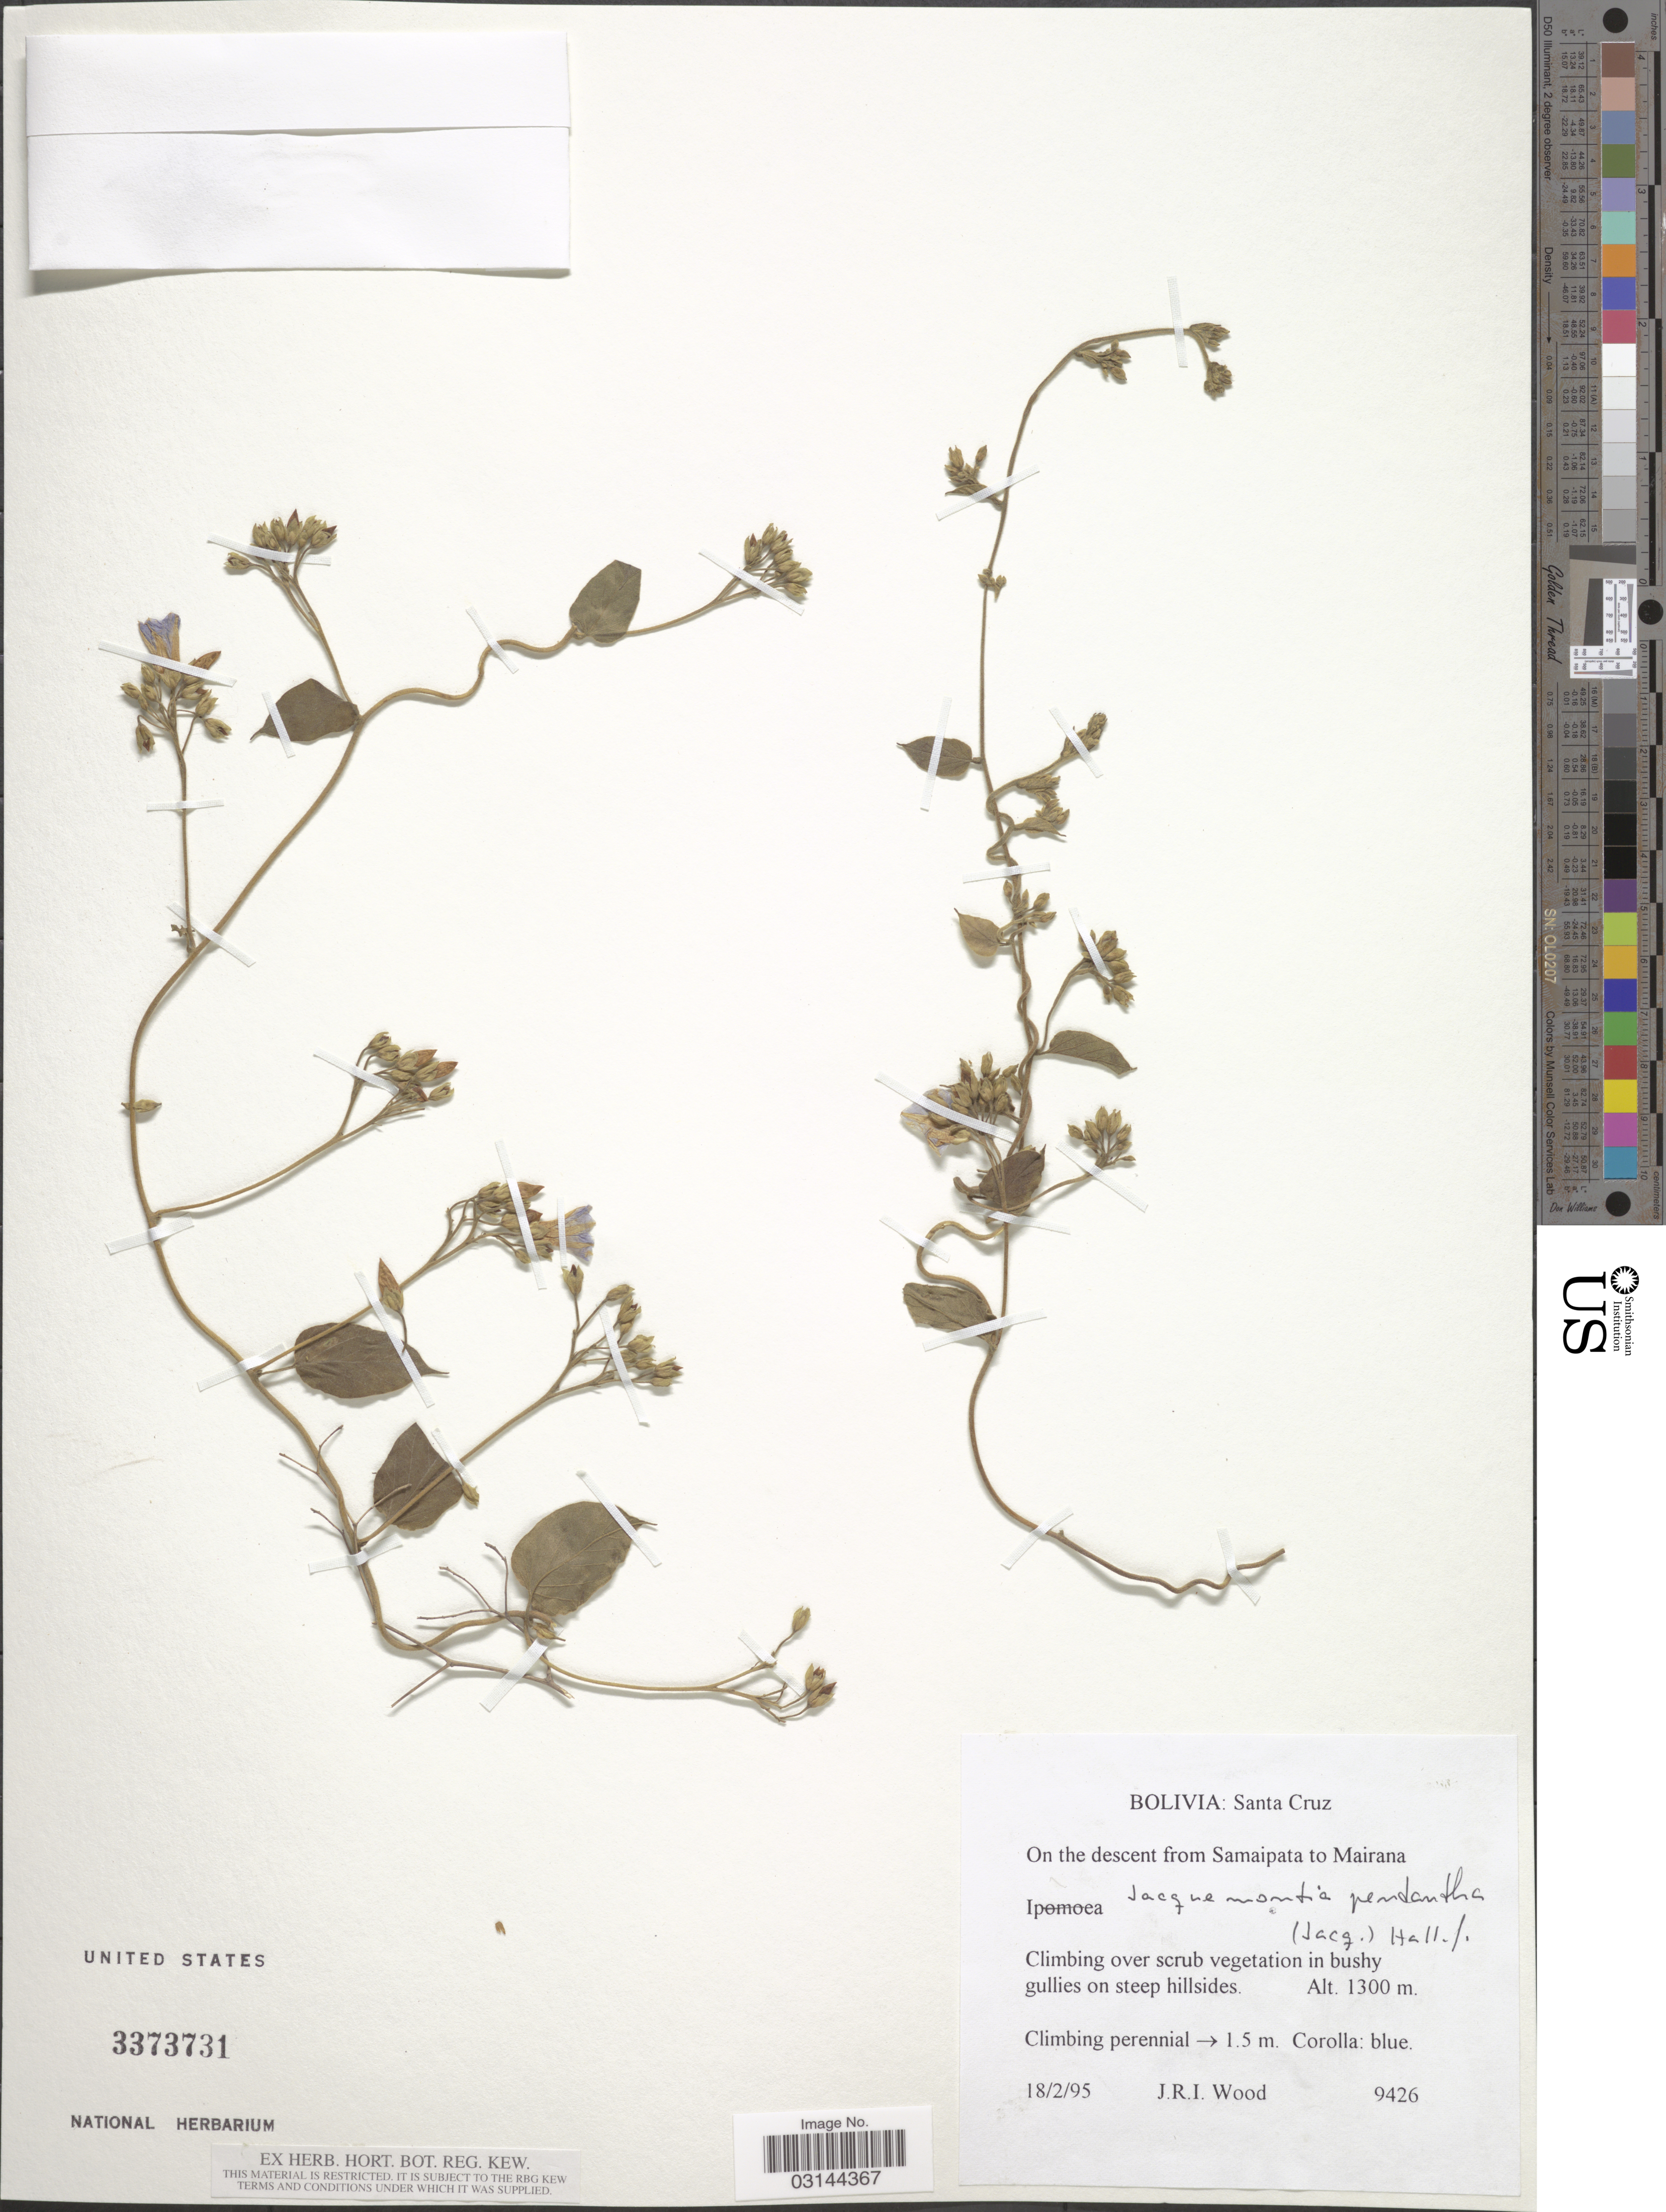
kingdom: Plantae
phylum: Tracheophyta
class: Magnoliopsida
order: Solanales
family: Convolvulaceae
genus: Jacquemontia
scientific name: Jacquemontia pentanthos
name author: (Jacq.) G. Don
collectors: J. R. I. Wood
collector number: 9426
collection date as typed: Transcribed d/m/y: 18/2/95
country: Bolivia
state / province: Santa Cruz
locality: On the descent from Samaipata to Mairana.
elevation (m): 1300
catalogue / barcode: US 3373731